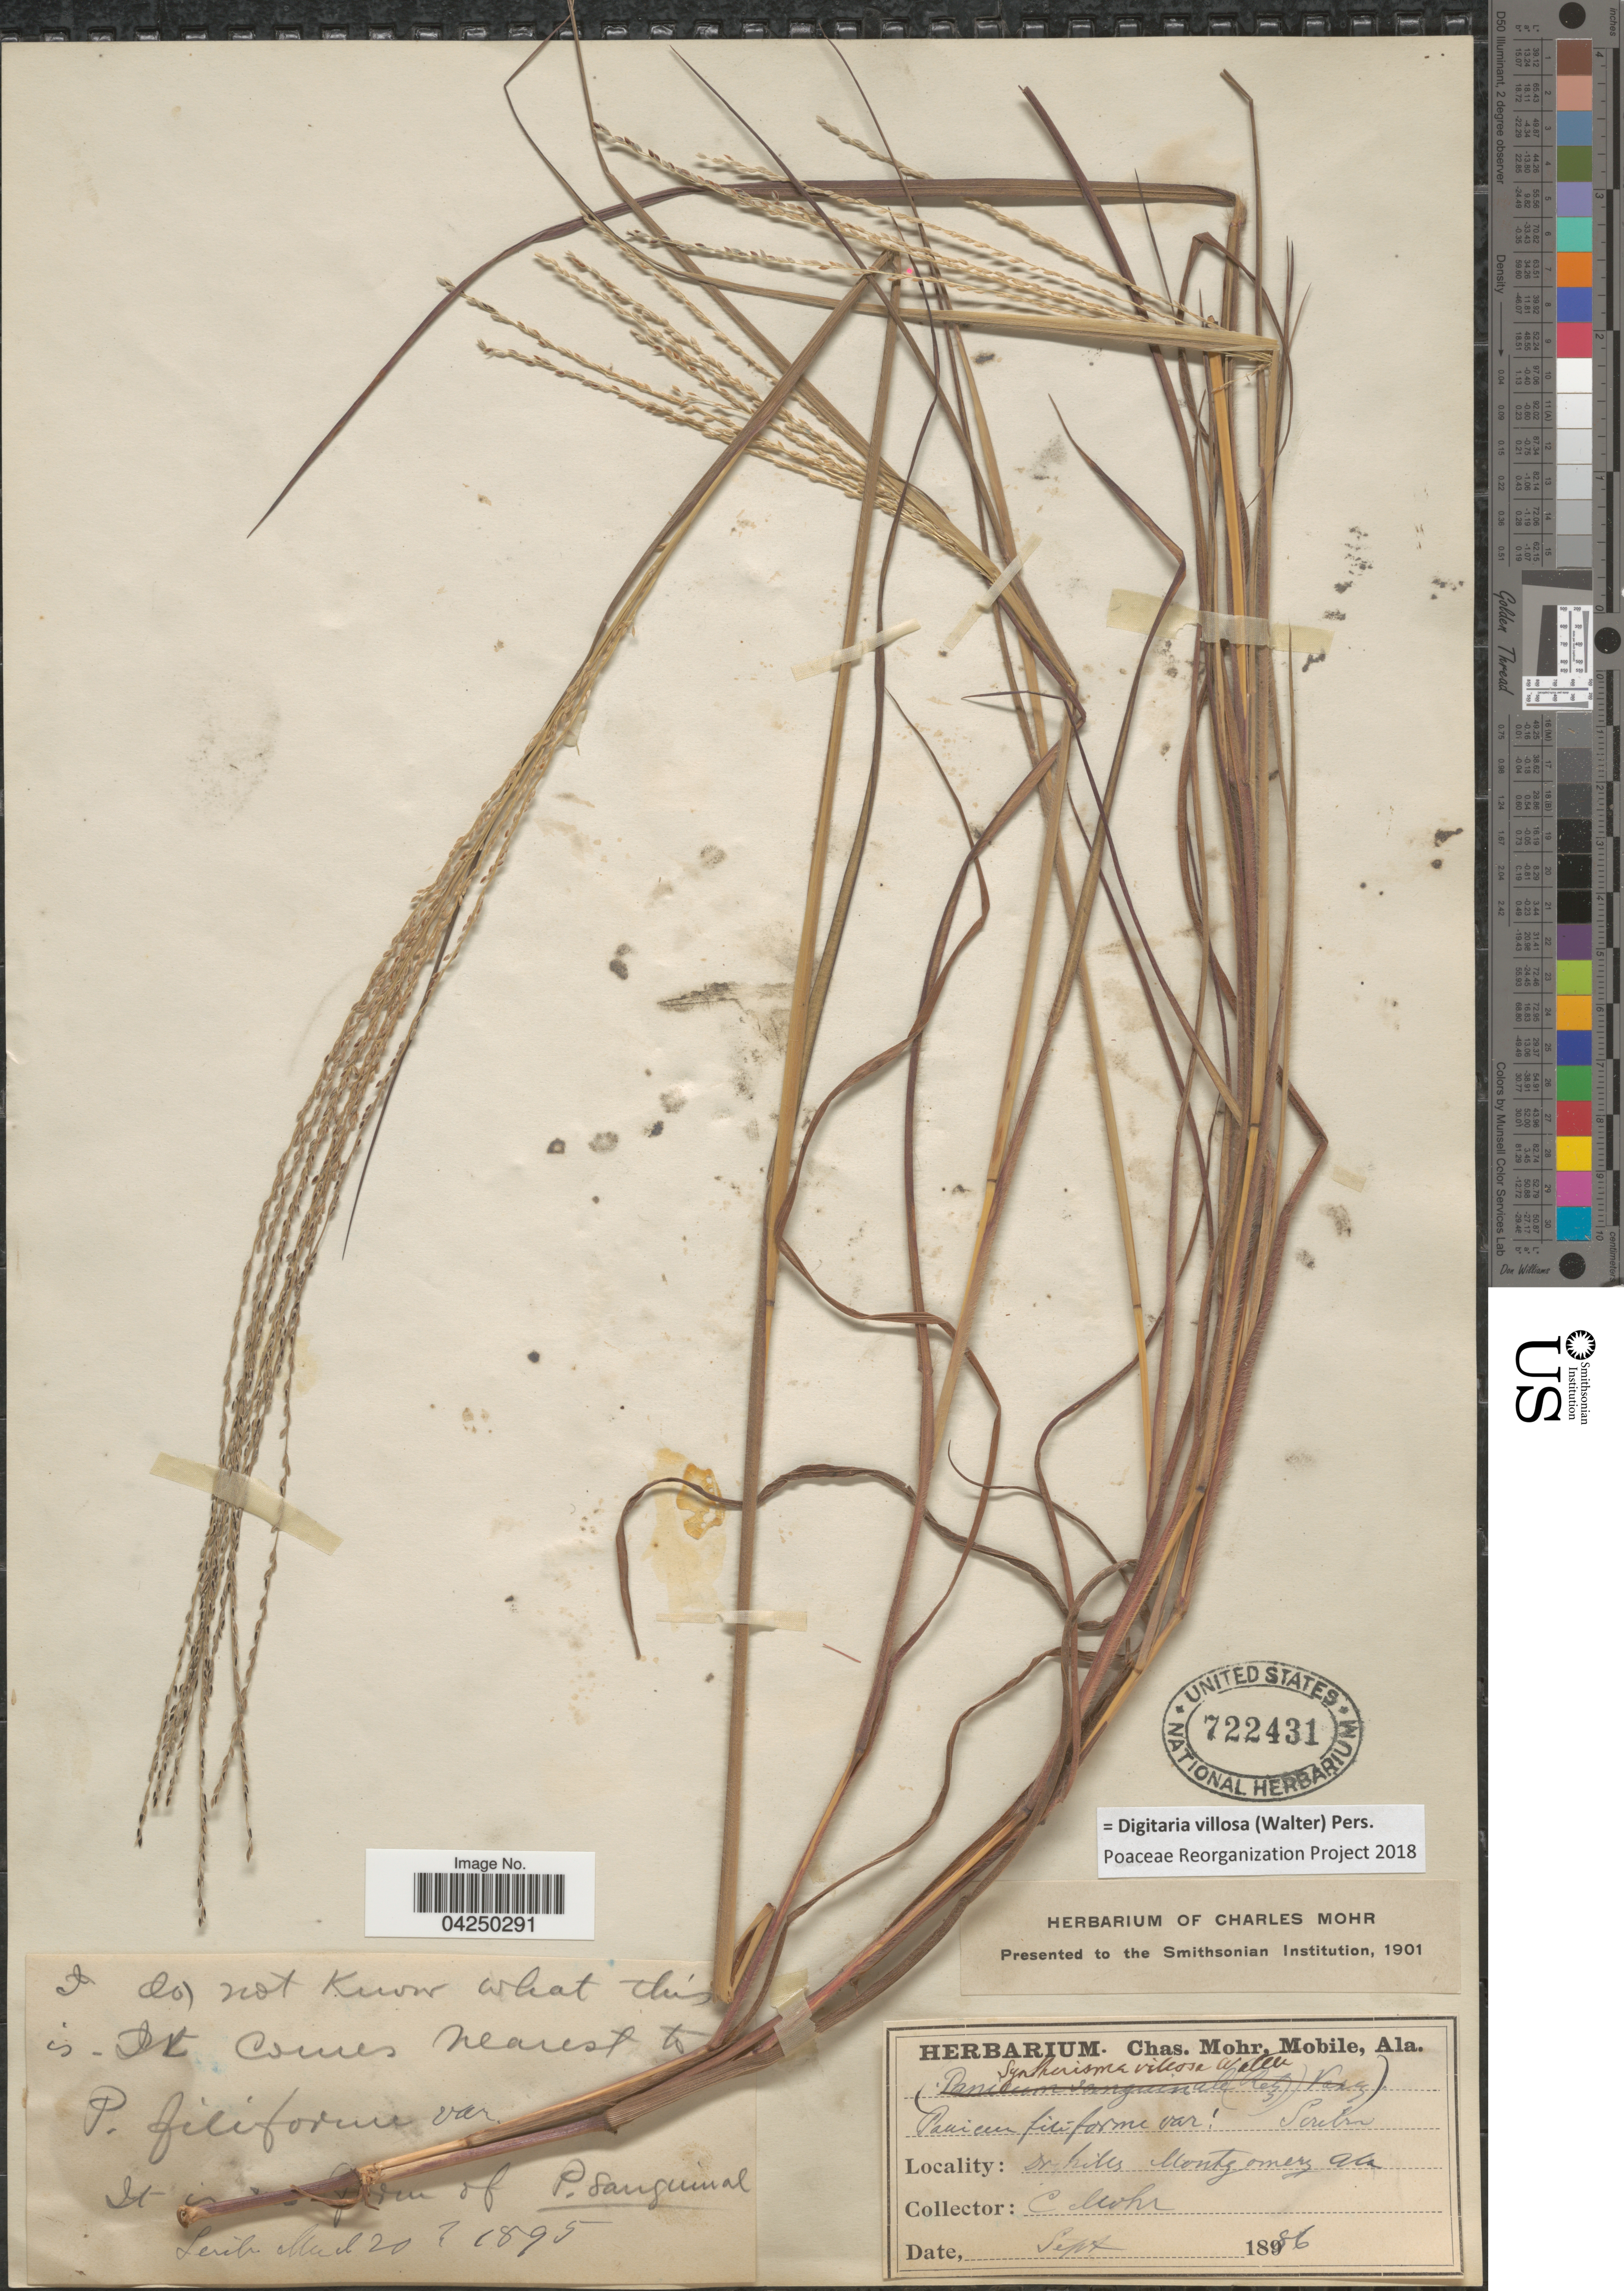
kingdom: Plantae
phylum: Tracheophyta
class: Liliopsida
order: Poales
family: Poaceae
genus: Digitaria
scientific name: Digitaria villosa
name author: (Walter) Pers.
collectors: Mohr, C. T. (herbarium)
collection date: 1886-09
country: United States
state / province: Alabama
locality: On hills Montgomery.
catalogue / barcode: US 722431